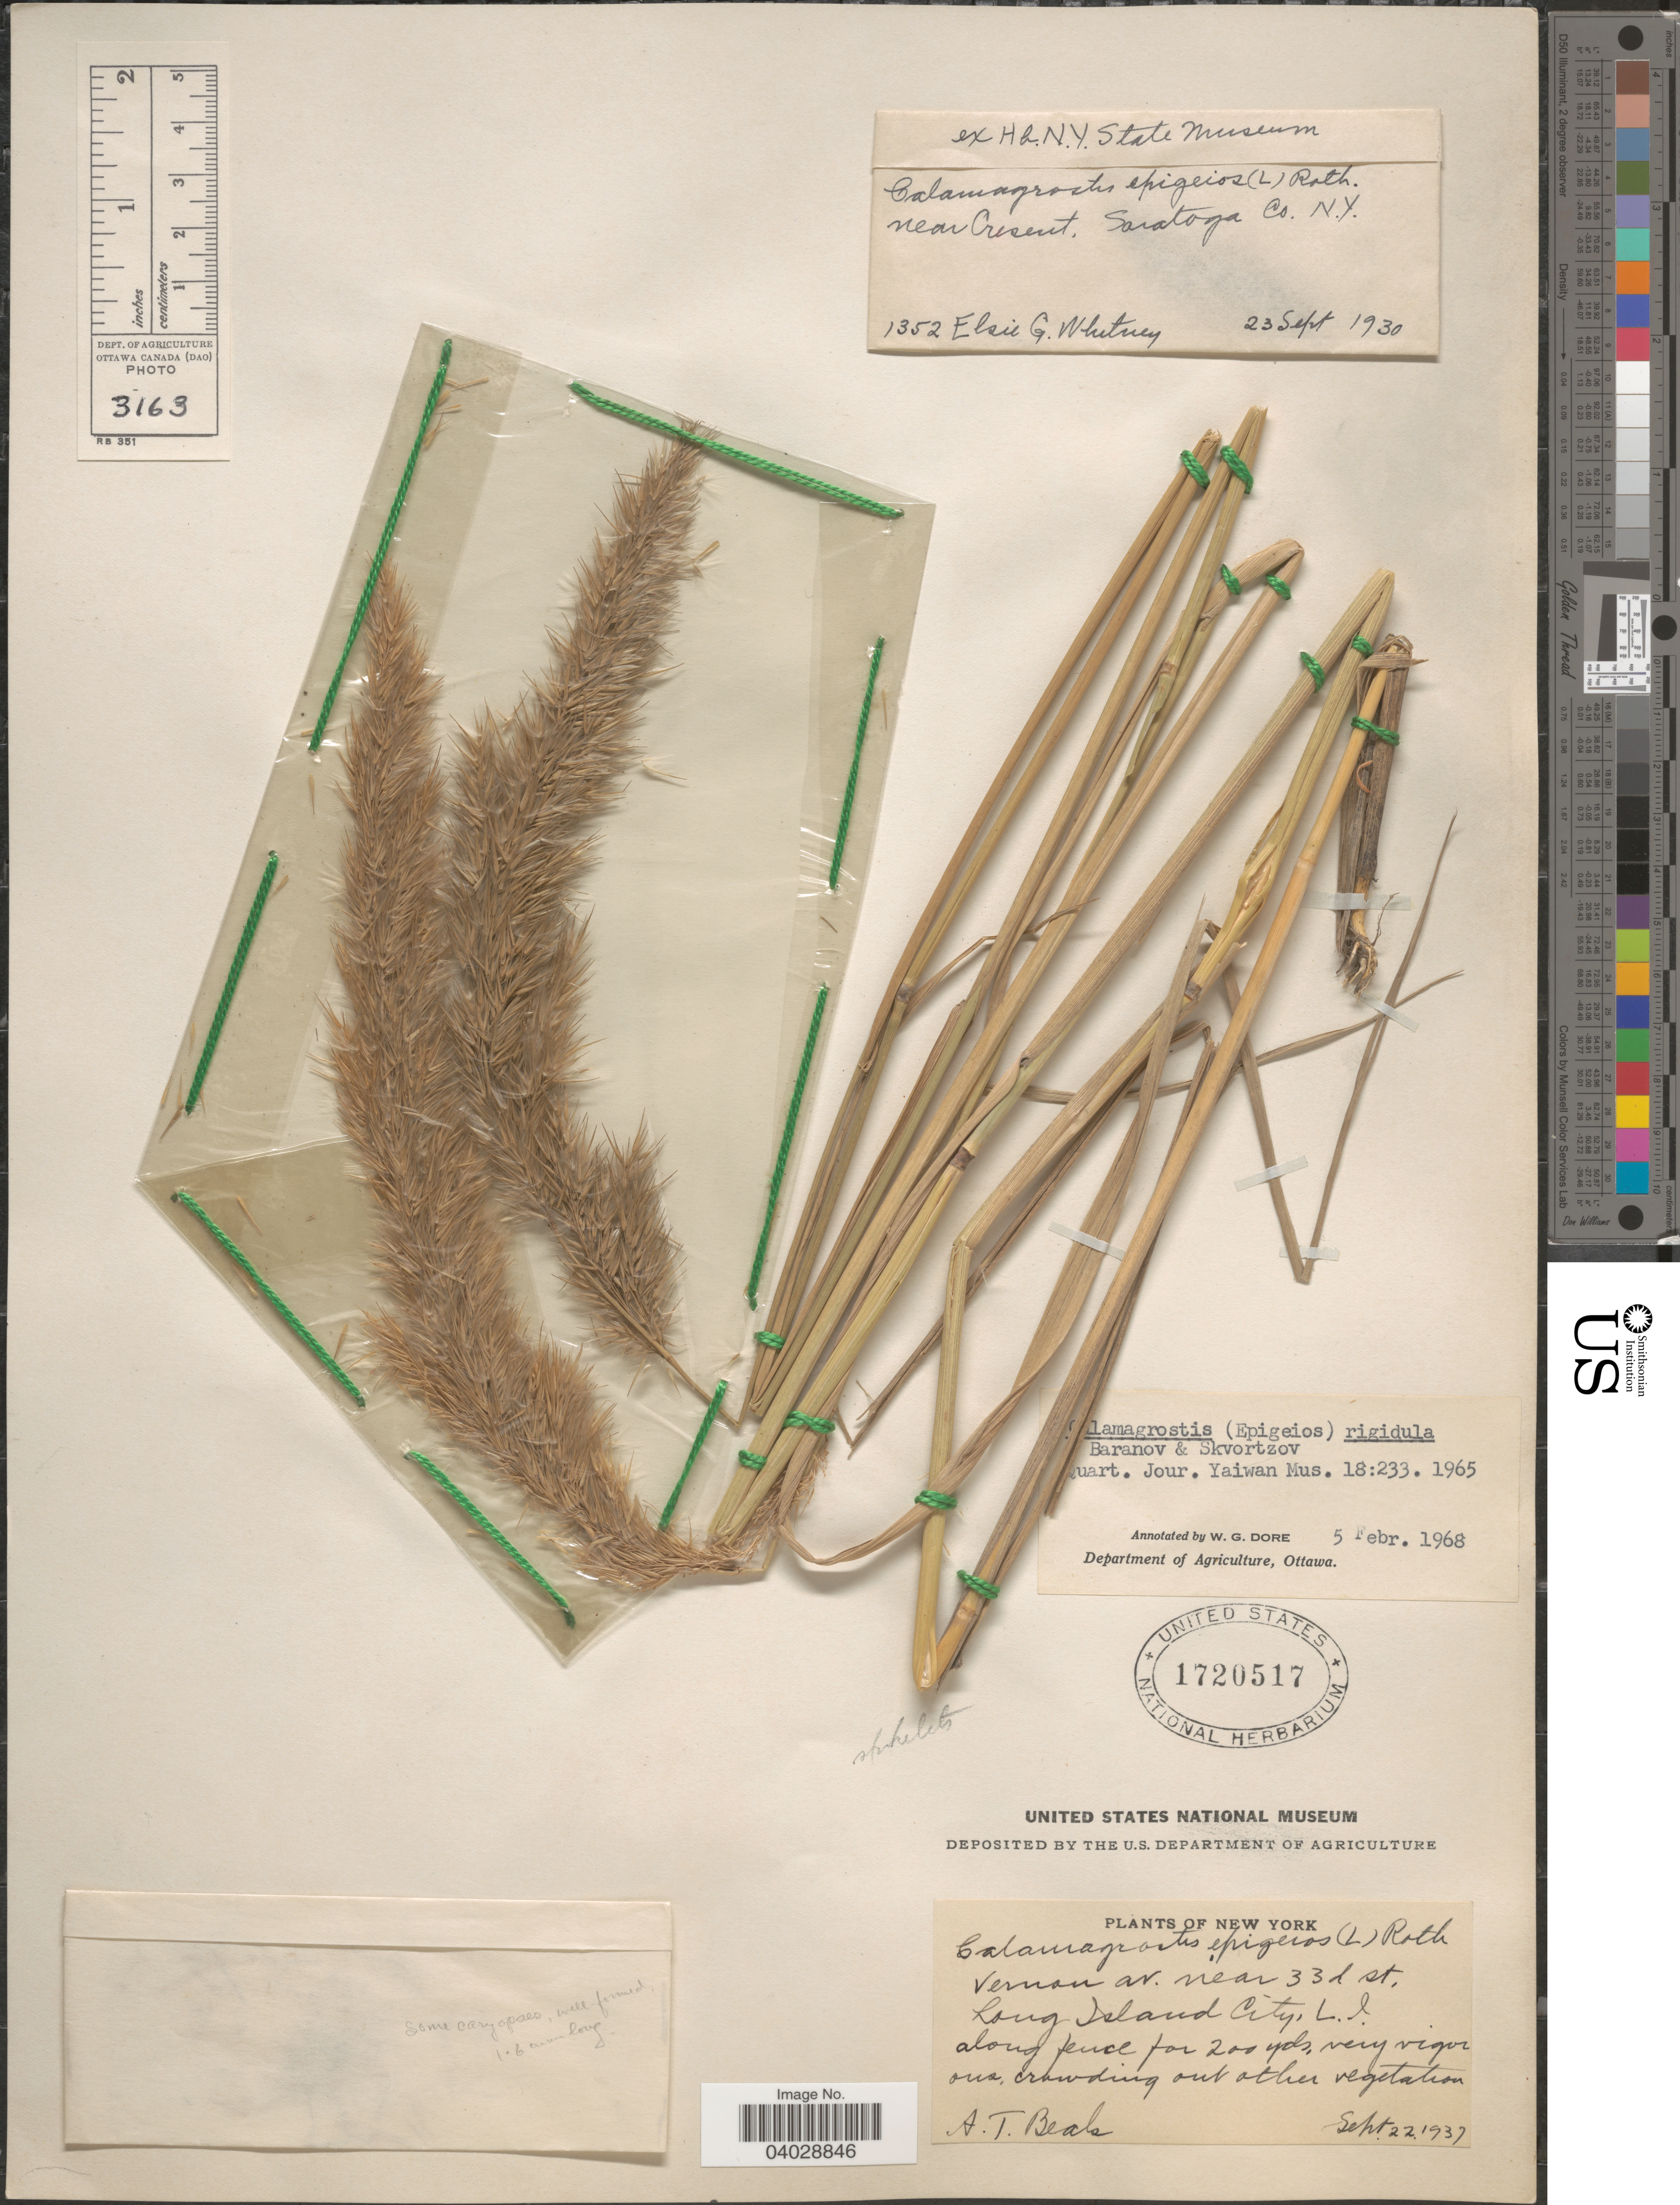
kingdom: Plantae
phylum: Tracheophyta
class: Liliopsida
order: Poales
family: Poaceae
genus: Calamagrostis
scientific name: Calamagrostis epigeios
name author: (L.) Roth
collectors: E. Whitney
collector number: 1352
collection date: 1930-09-23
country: United States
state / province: New York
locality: Near Cresent, Saratoga Co.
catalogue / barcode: US 1720517-2